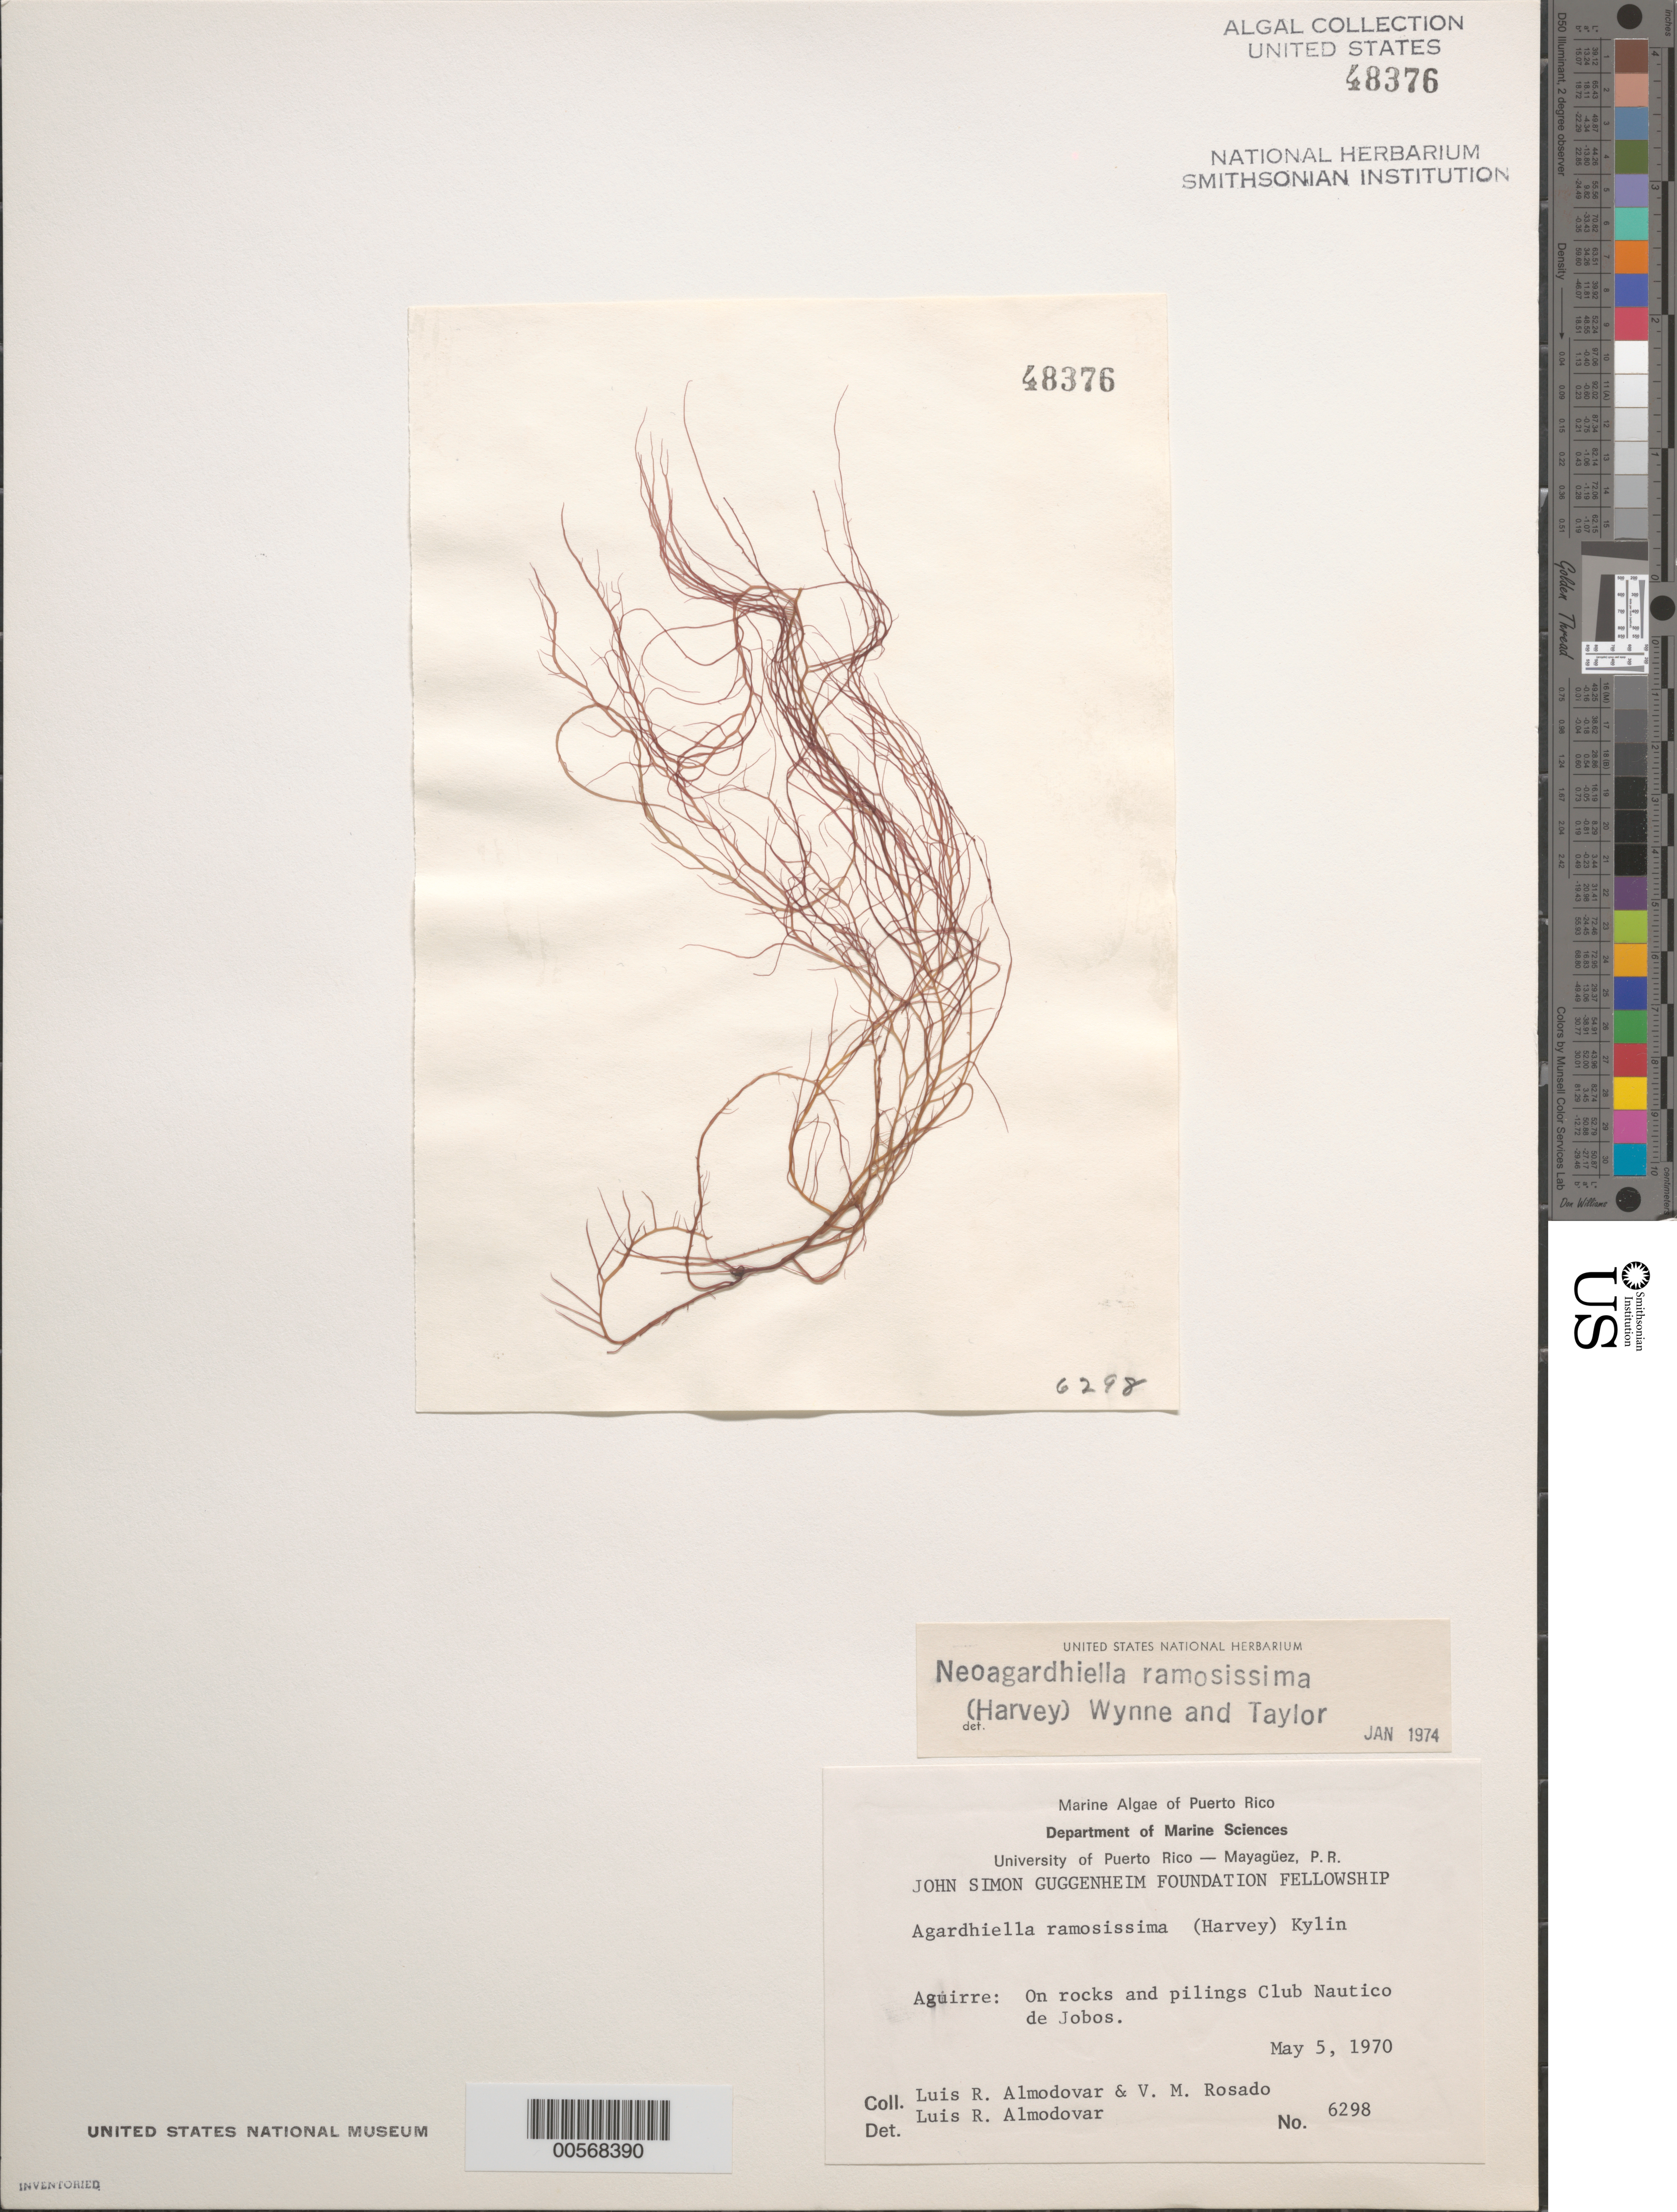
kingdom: Plantae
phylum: Rhodophyta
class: Florideophyceae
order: Gigartinales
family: Solieriaceae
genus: Agardhiella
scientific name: Agardhiella ramosissima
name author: (Harv.) Kylin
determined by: Algae name updating Project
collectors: L. Almodovar & V. Rosado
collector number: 6298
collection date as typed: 05 May 1970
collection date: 1970-05-05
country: Puerto Rico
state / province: Guayama / Salinas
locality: Aguirre, Club Nautico de Jobos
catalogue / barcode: US 48376